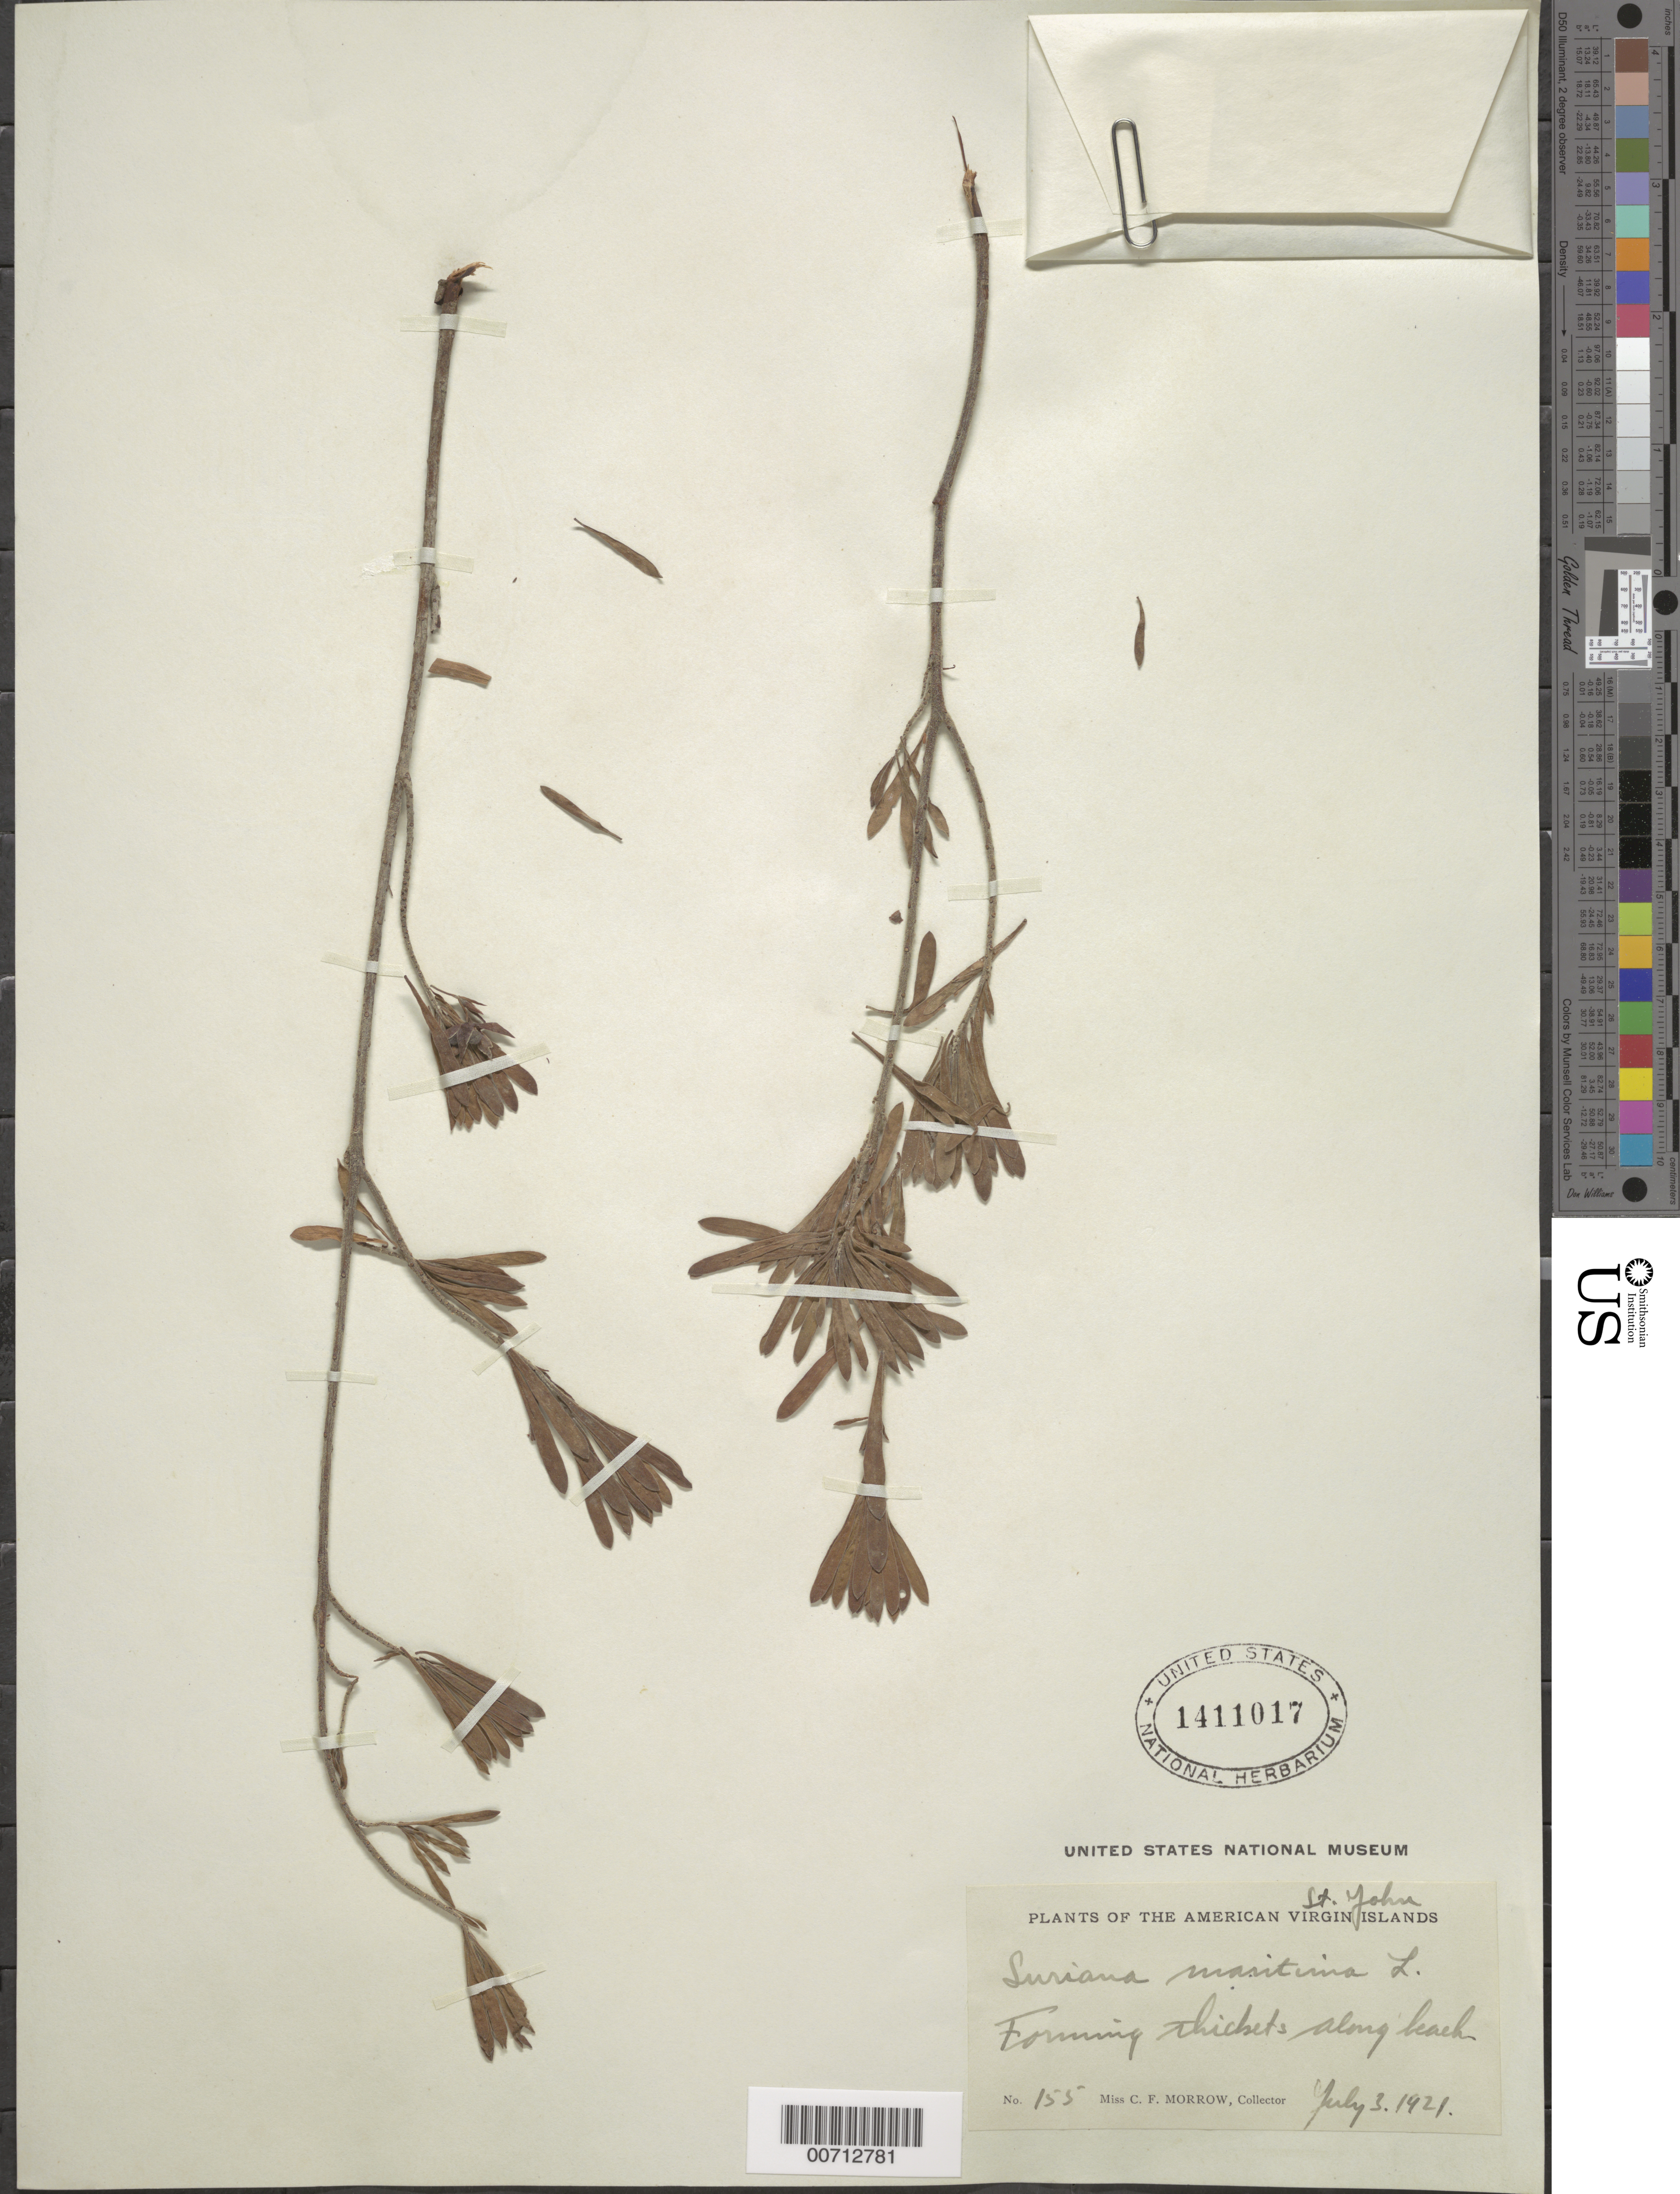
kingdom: Plantae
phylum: Tracheophyta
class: Magnoliopsida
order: Fabales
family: Surianaceae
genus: Suriana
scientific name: Suriana maritima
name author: L.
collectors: C. Morrow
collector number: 155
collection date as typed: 03 Jul 1921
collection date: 1921-07-03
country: U.S. Virgin Islands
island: St. John Island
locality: Beach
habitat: Forming thickets along beach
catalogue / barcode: US 1411017